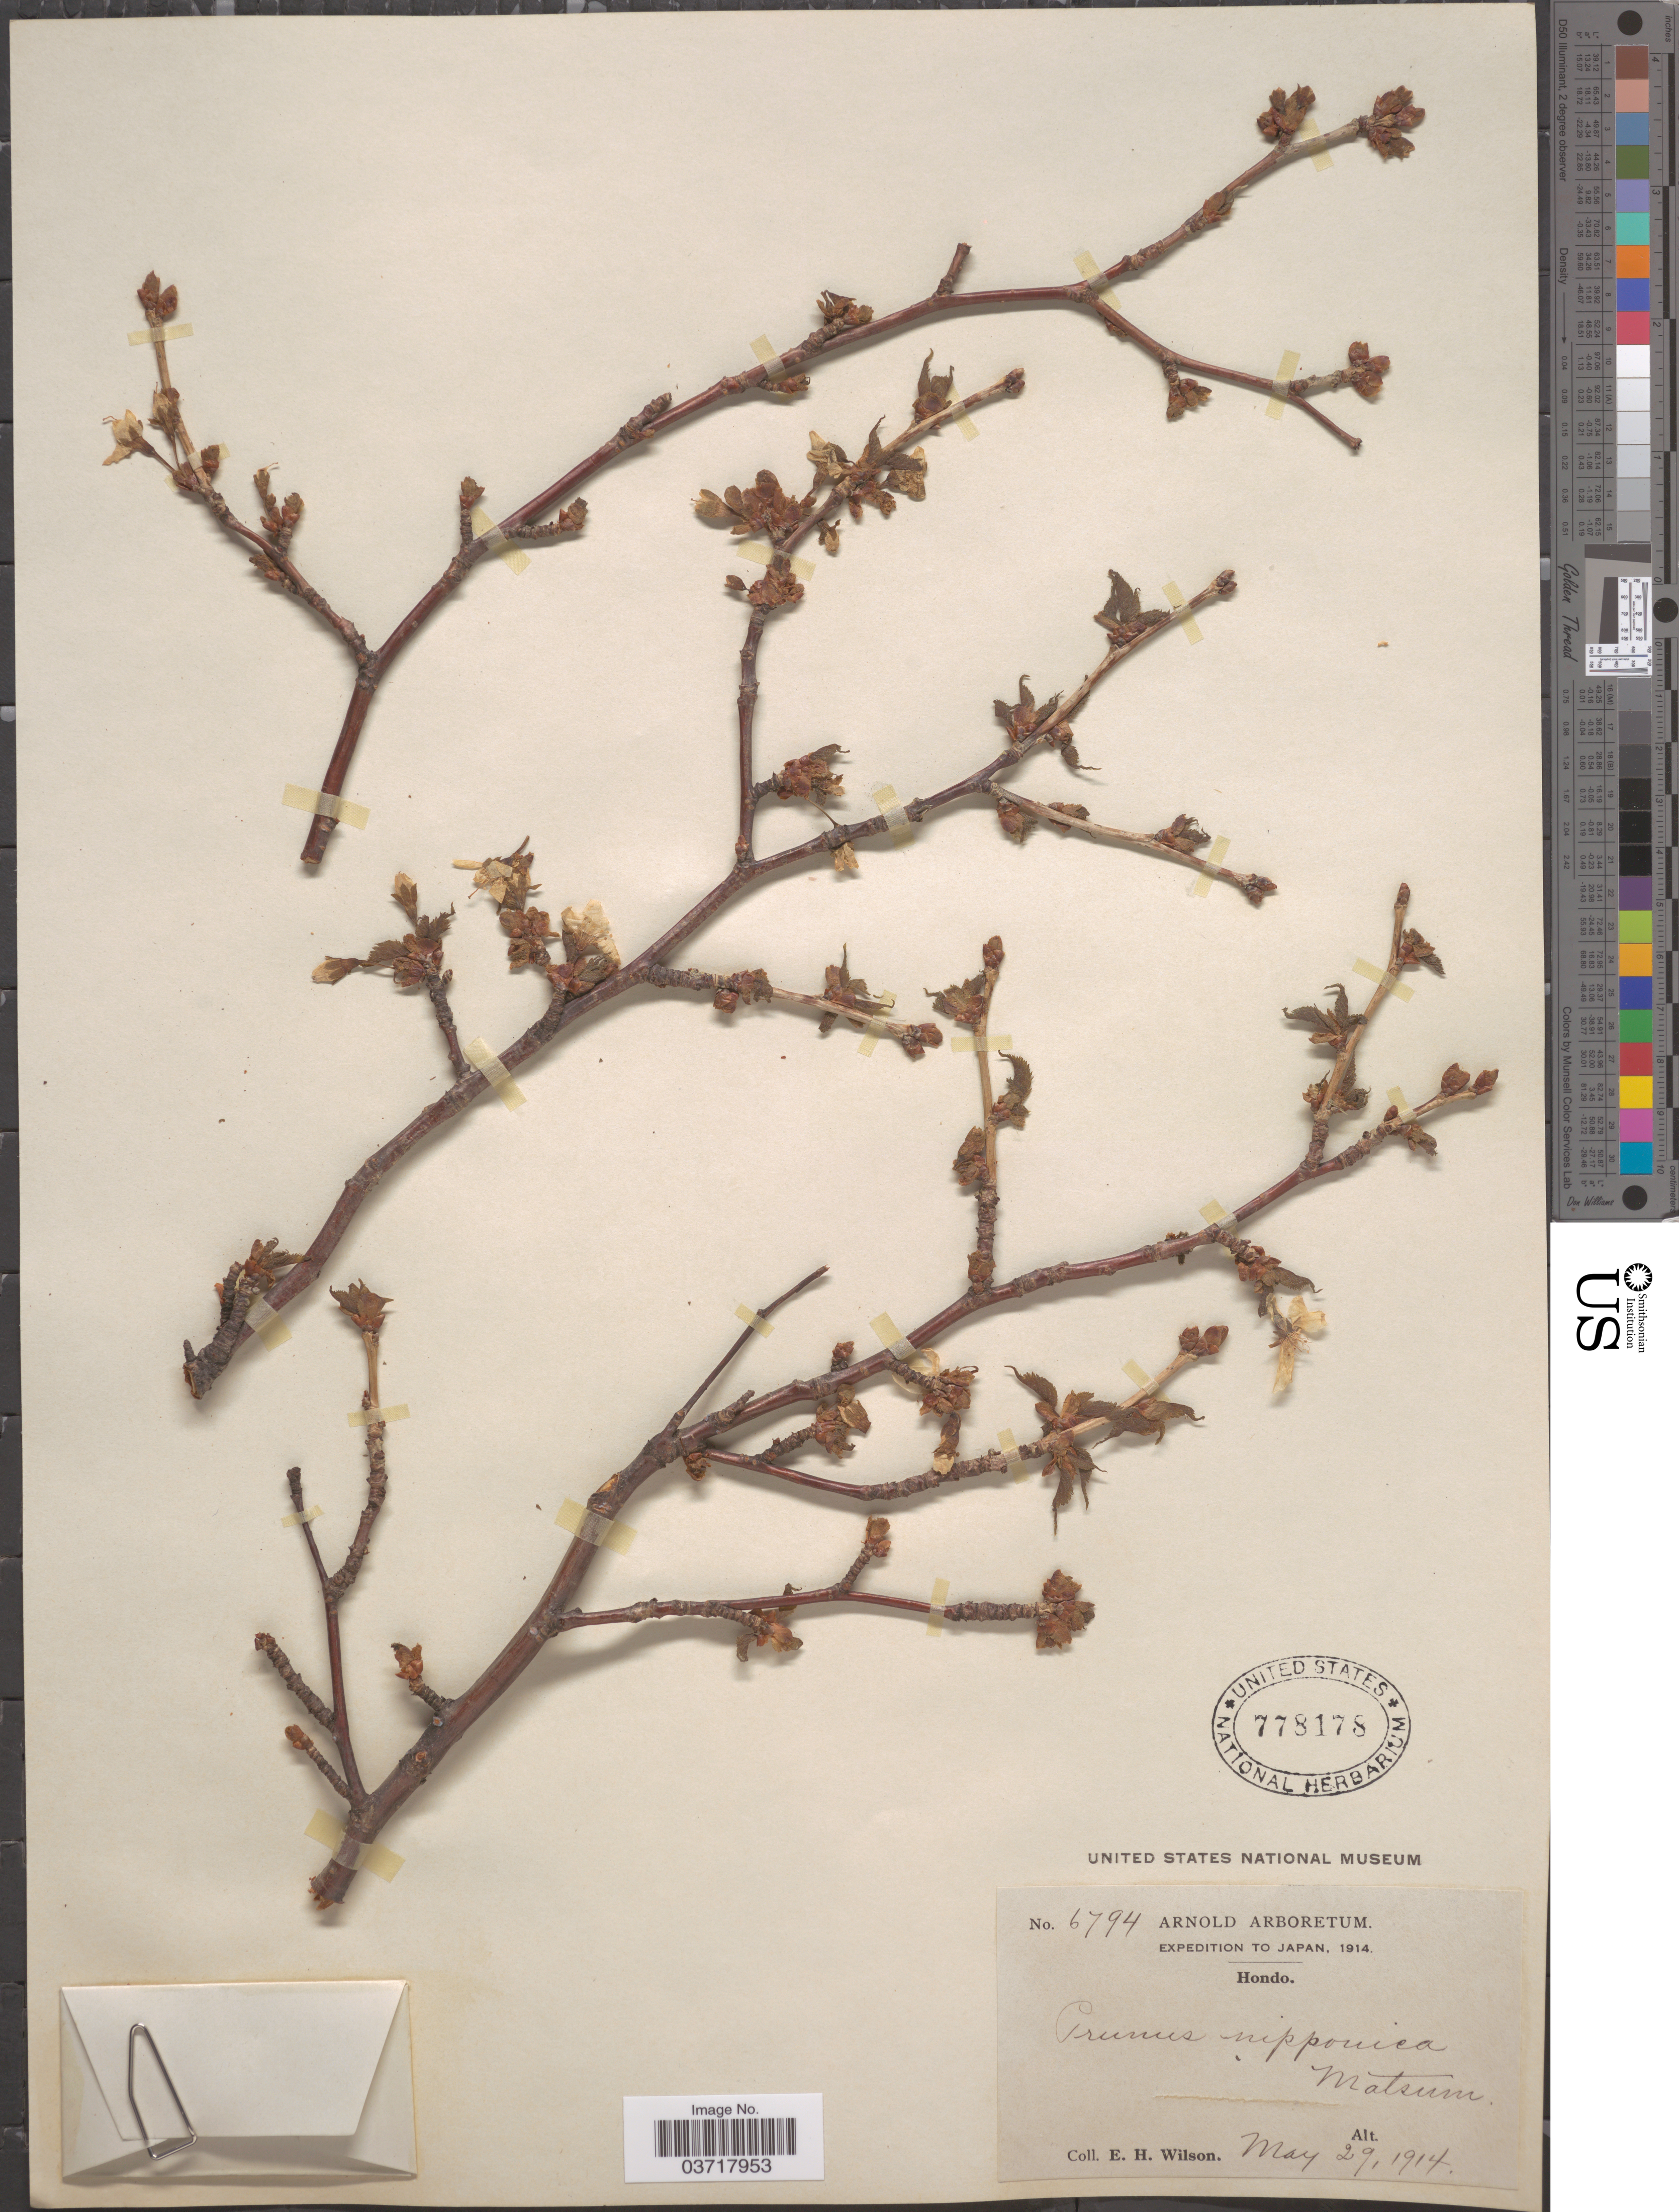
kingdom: Plantae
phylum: Tracheophyta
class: Magnoliopsida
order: Rosales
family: Rosaceae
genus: Prunus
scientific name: Prunus nipponica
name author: Matsum.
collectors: E. Wilson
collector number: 6794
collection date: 1914-05-29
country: Japan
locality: Hondo.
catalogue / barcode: US 778178